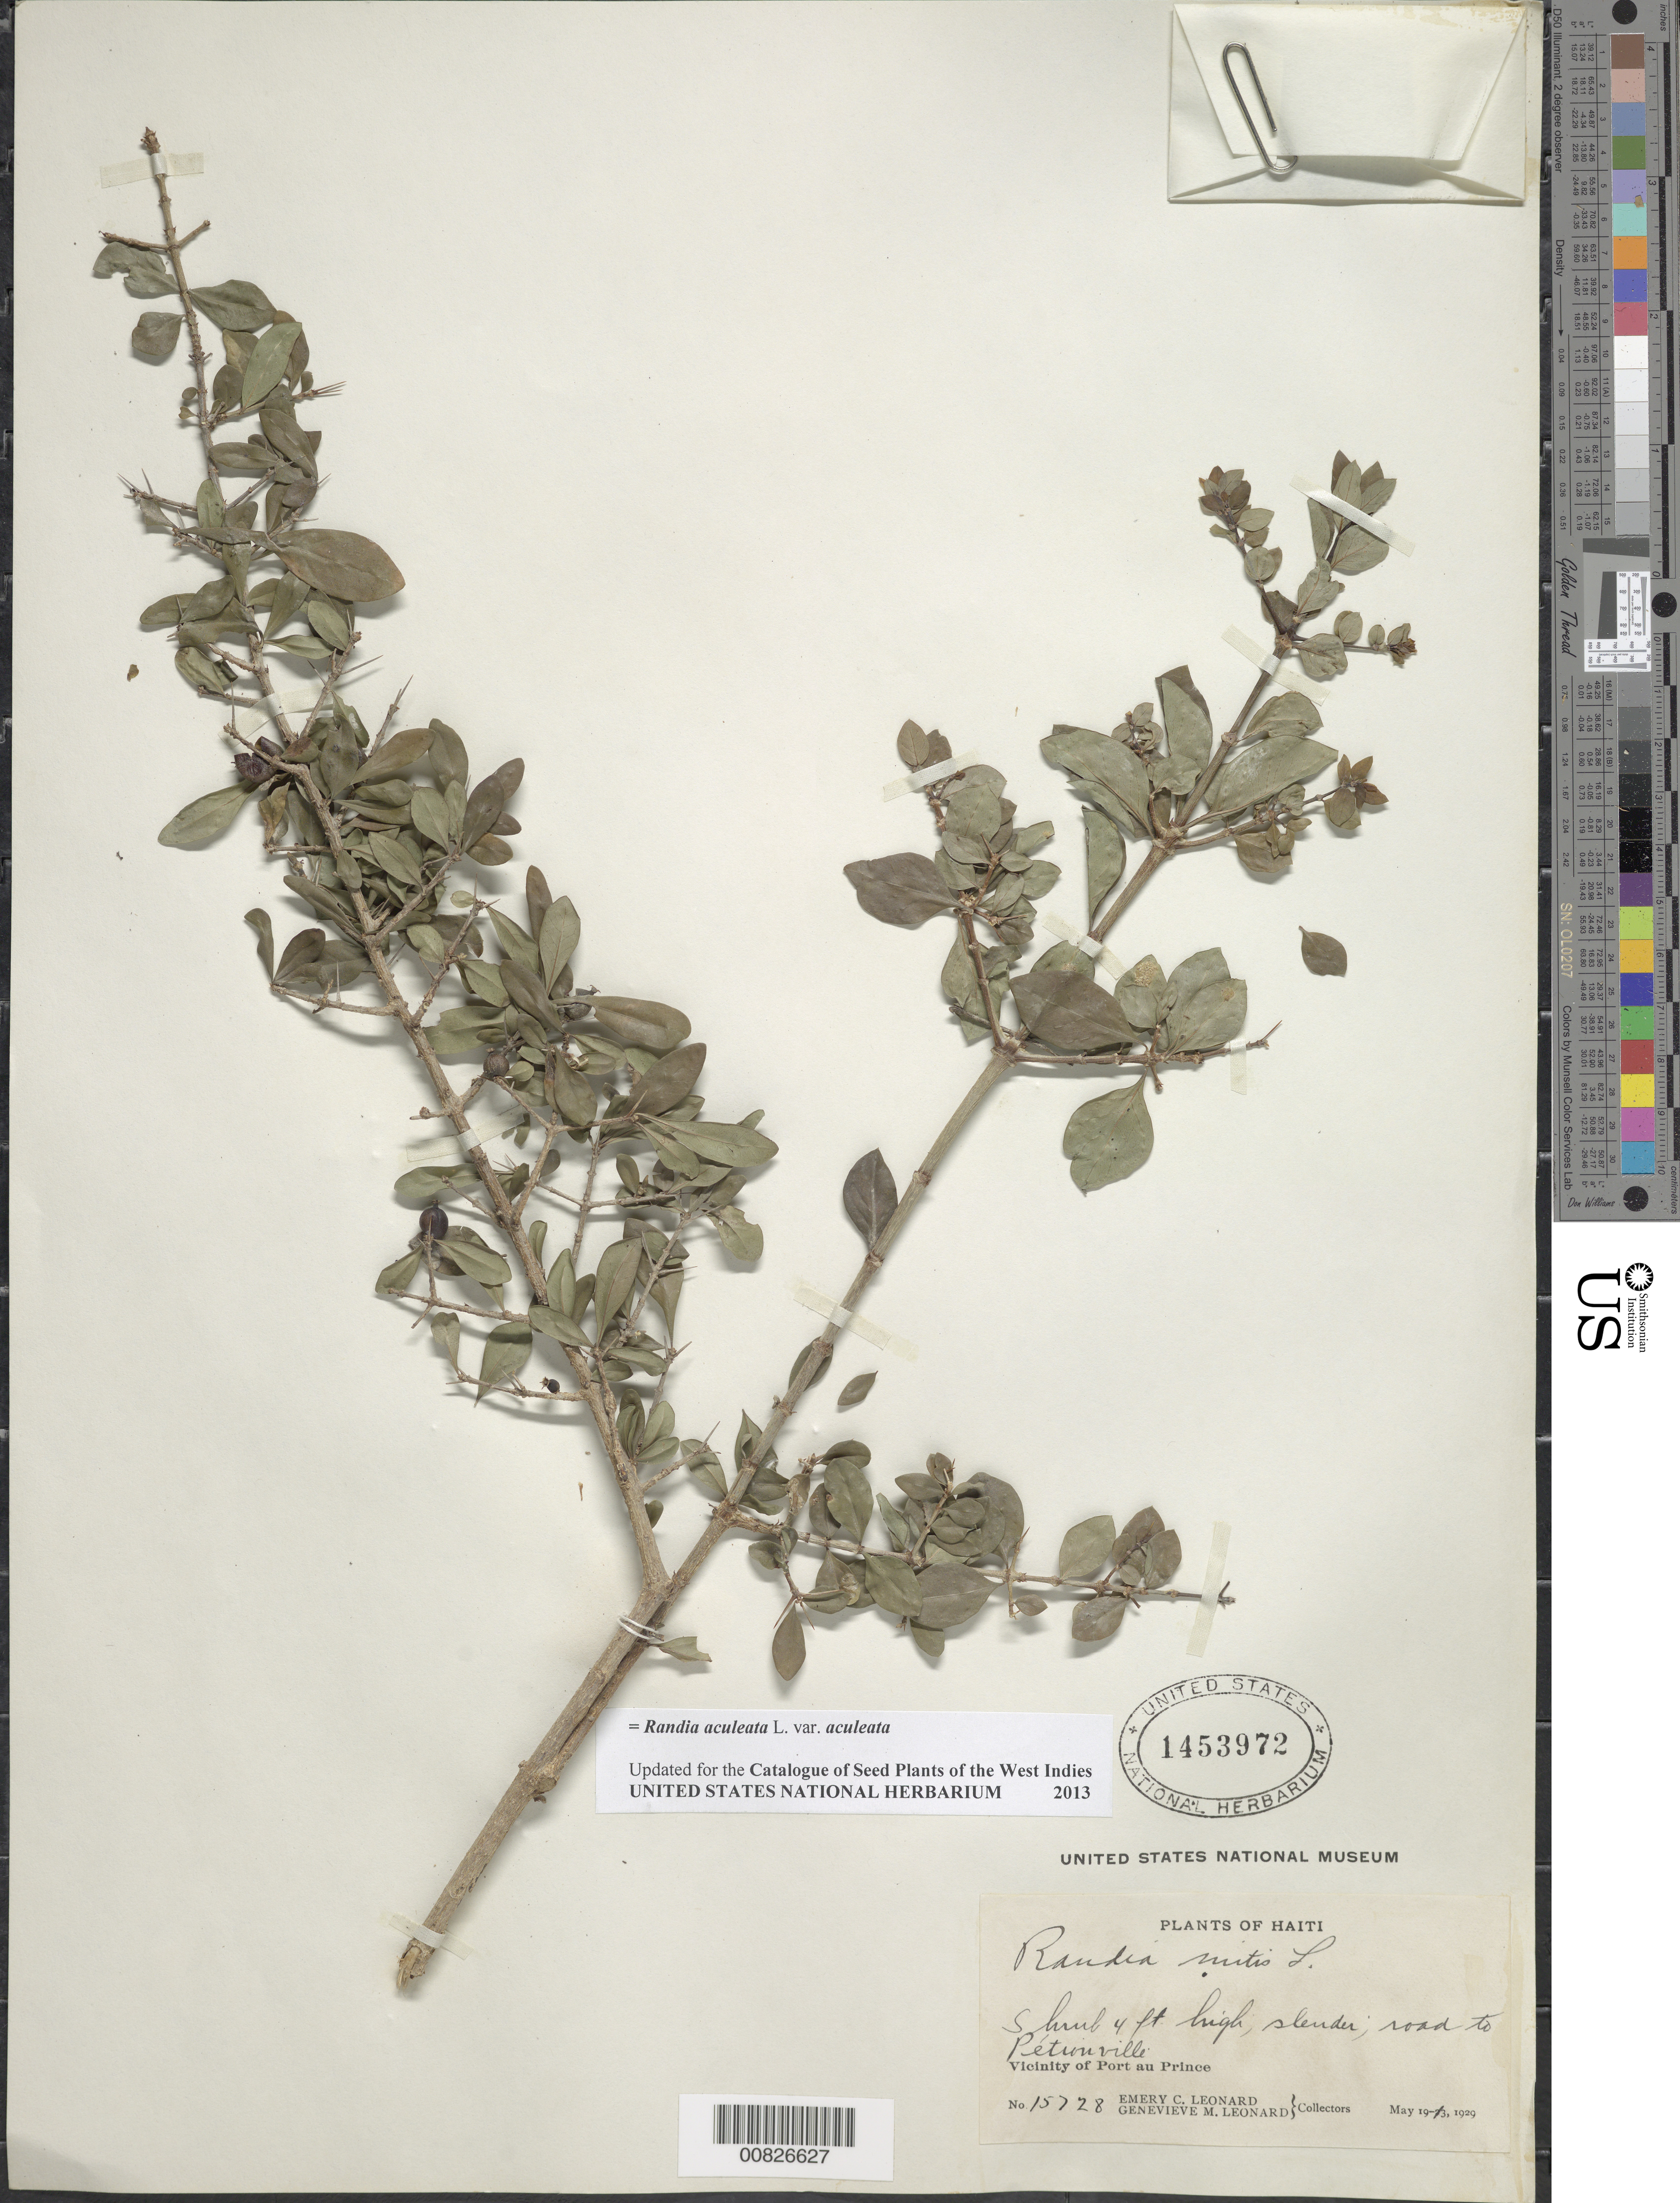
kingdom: Plantae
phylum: Tracheophyta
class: Magnoliopsida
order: Gentianales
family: Rubiaceae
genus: Randia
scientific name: Randia aculeata var. aculeata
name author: L.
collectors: E. C. Leonard & G. M. Leonard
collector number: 15728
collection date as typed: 19 May 1929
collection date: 1929-05-19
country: Haiti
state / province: Ouest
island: Hispaniola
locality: Vicinity of Port au Prince, road to Pétionville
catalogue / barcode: US 1453972